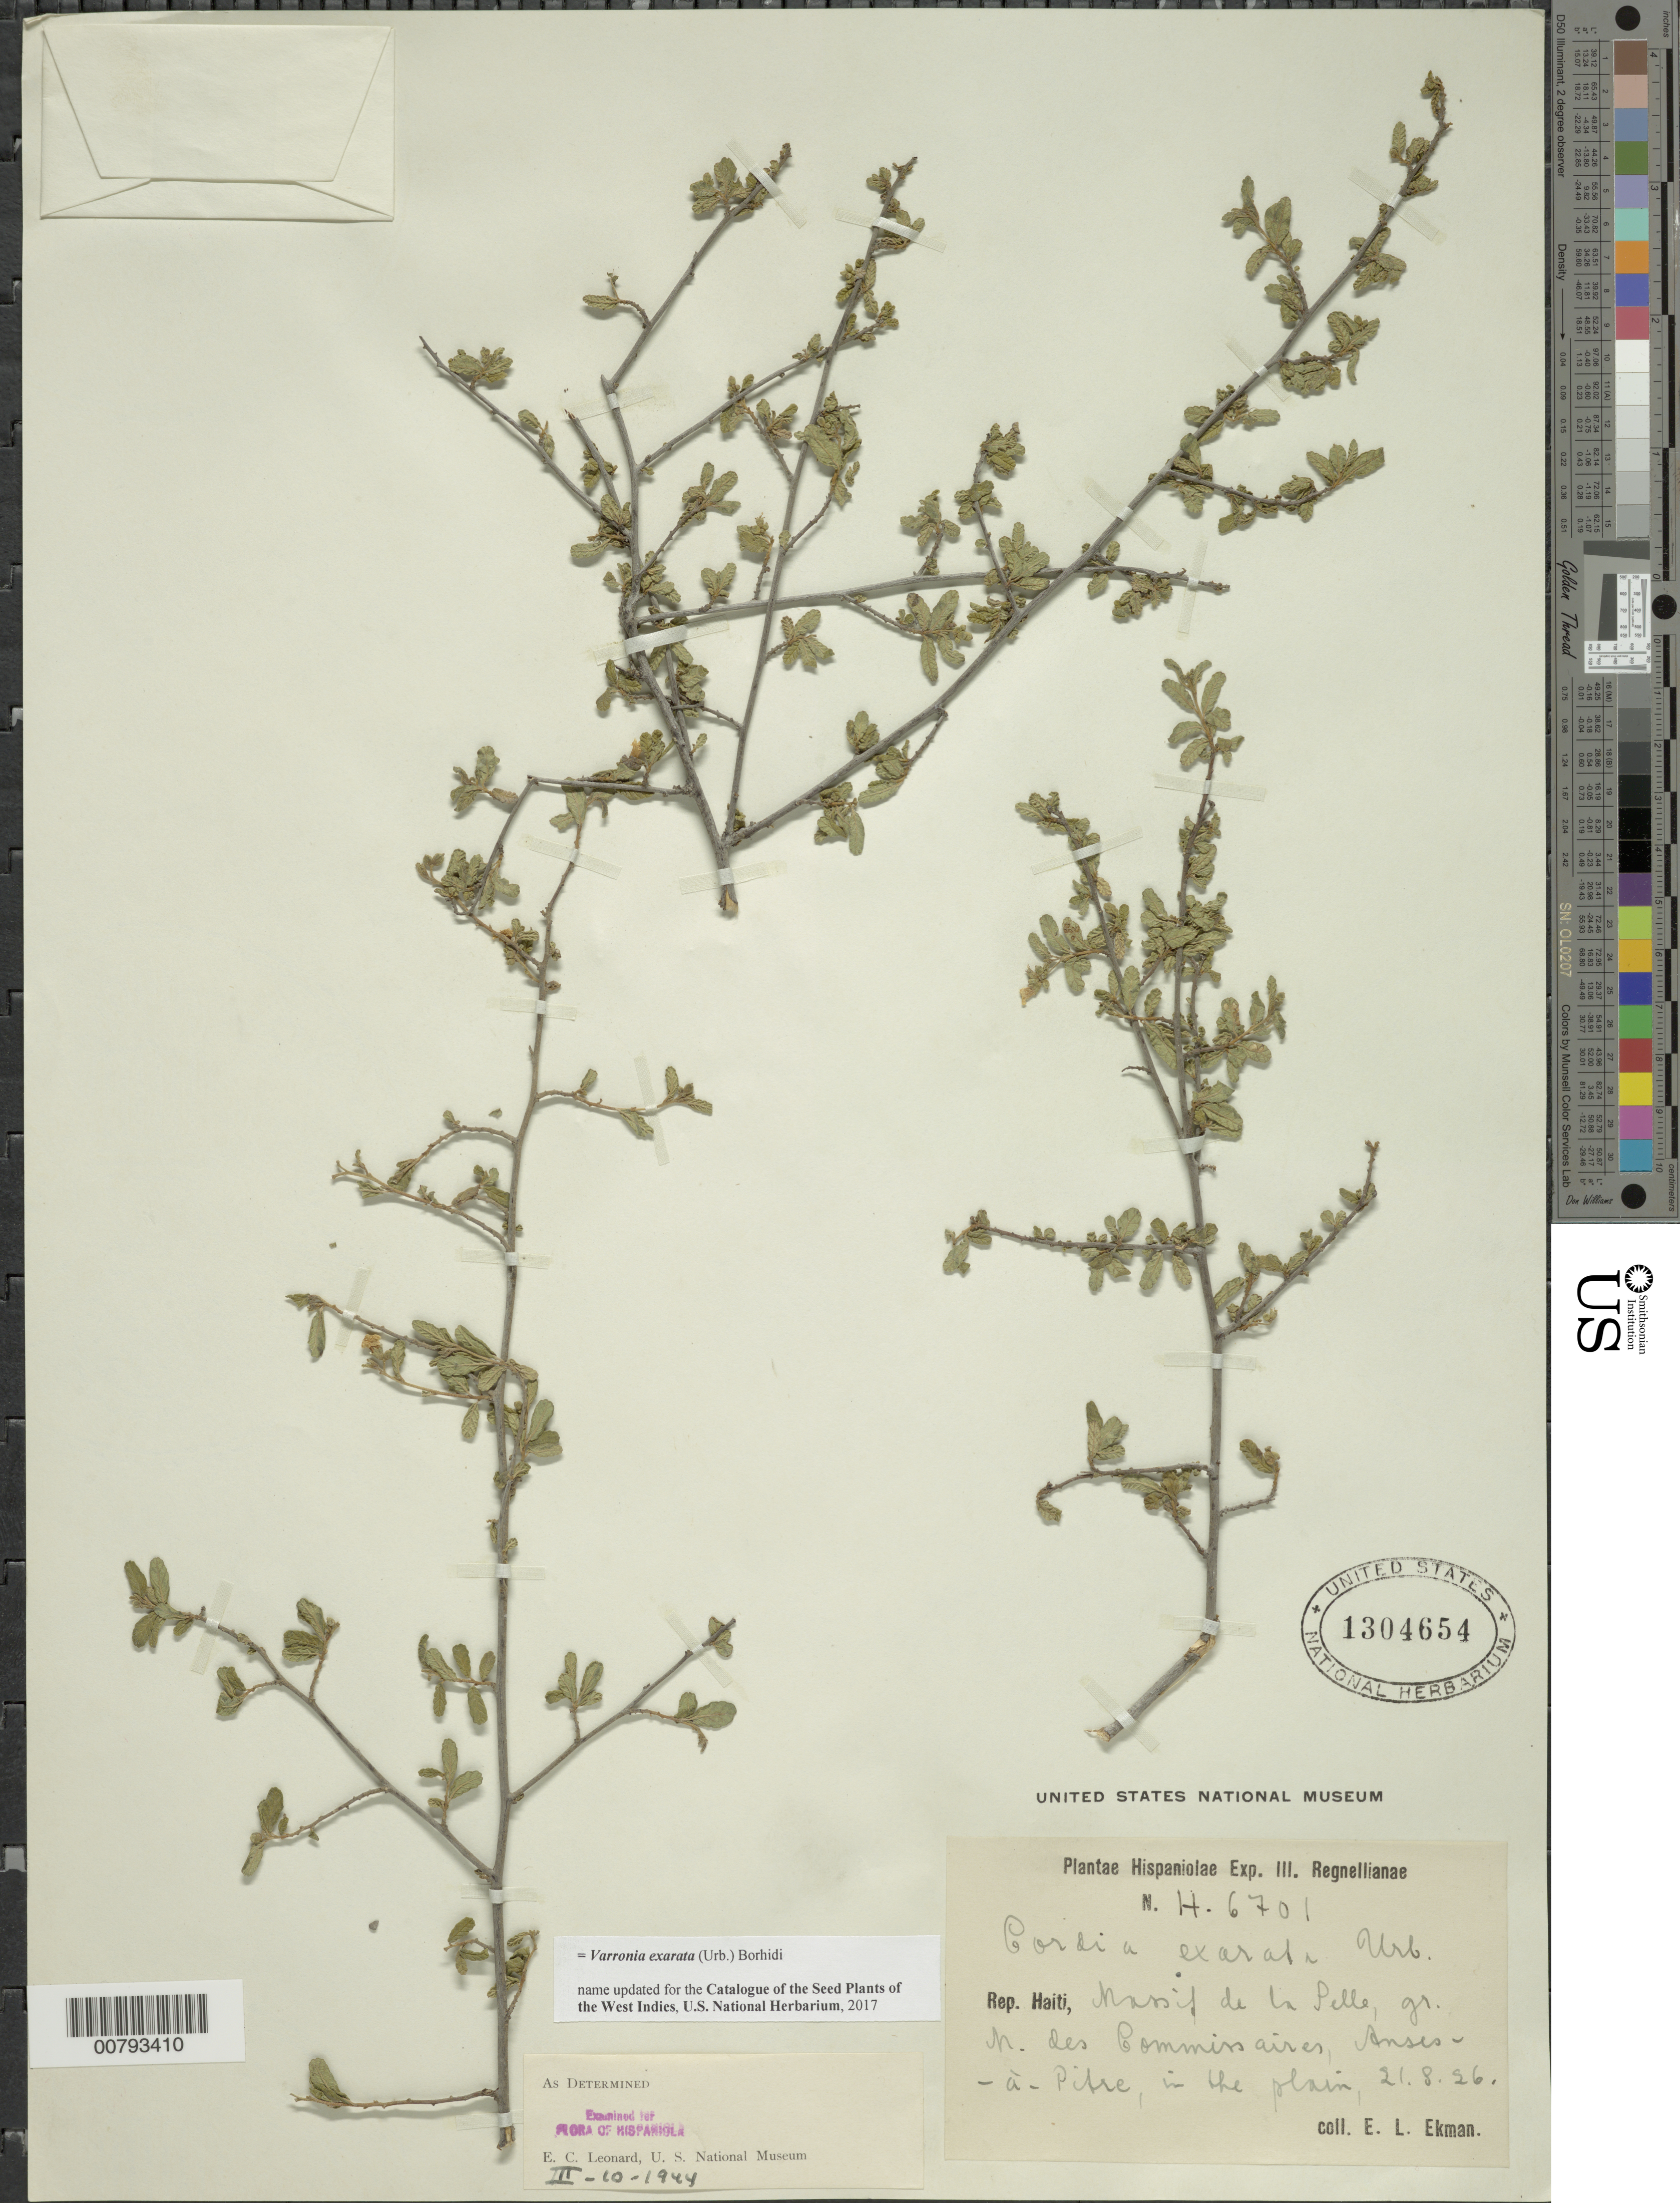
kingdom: Plantae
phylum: Tracheophyta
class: Magnoliopsida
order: Boraginales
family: Cordiaceae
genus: Varronia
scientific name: Varronia exarata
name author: (Urb.) Borhidi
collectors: E. L. Ekman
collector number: H 6701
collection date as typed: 21 Aug 1926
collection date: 1926-08-21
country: Haiti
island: Hispaniola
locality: Massif de la Selle, gr. M. des Commissaires, Anses-à-Pitre.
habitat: In the plain.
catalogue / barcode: US 1304654